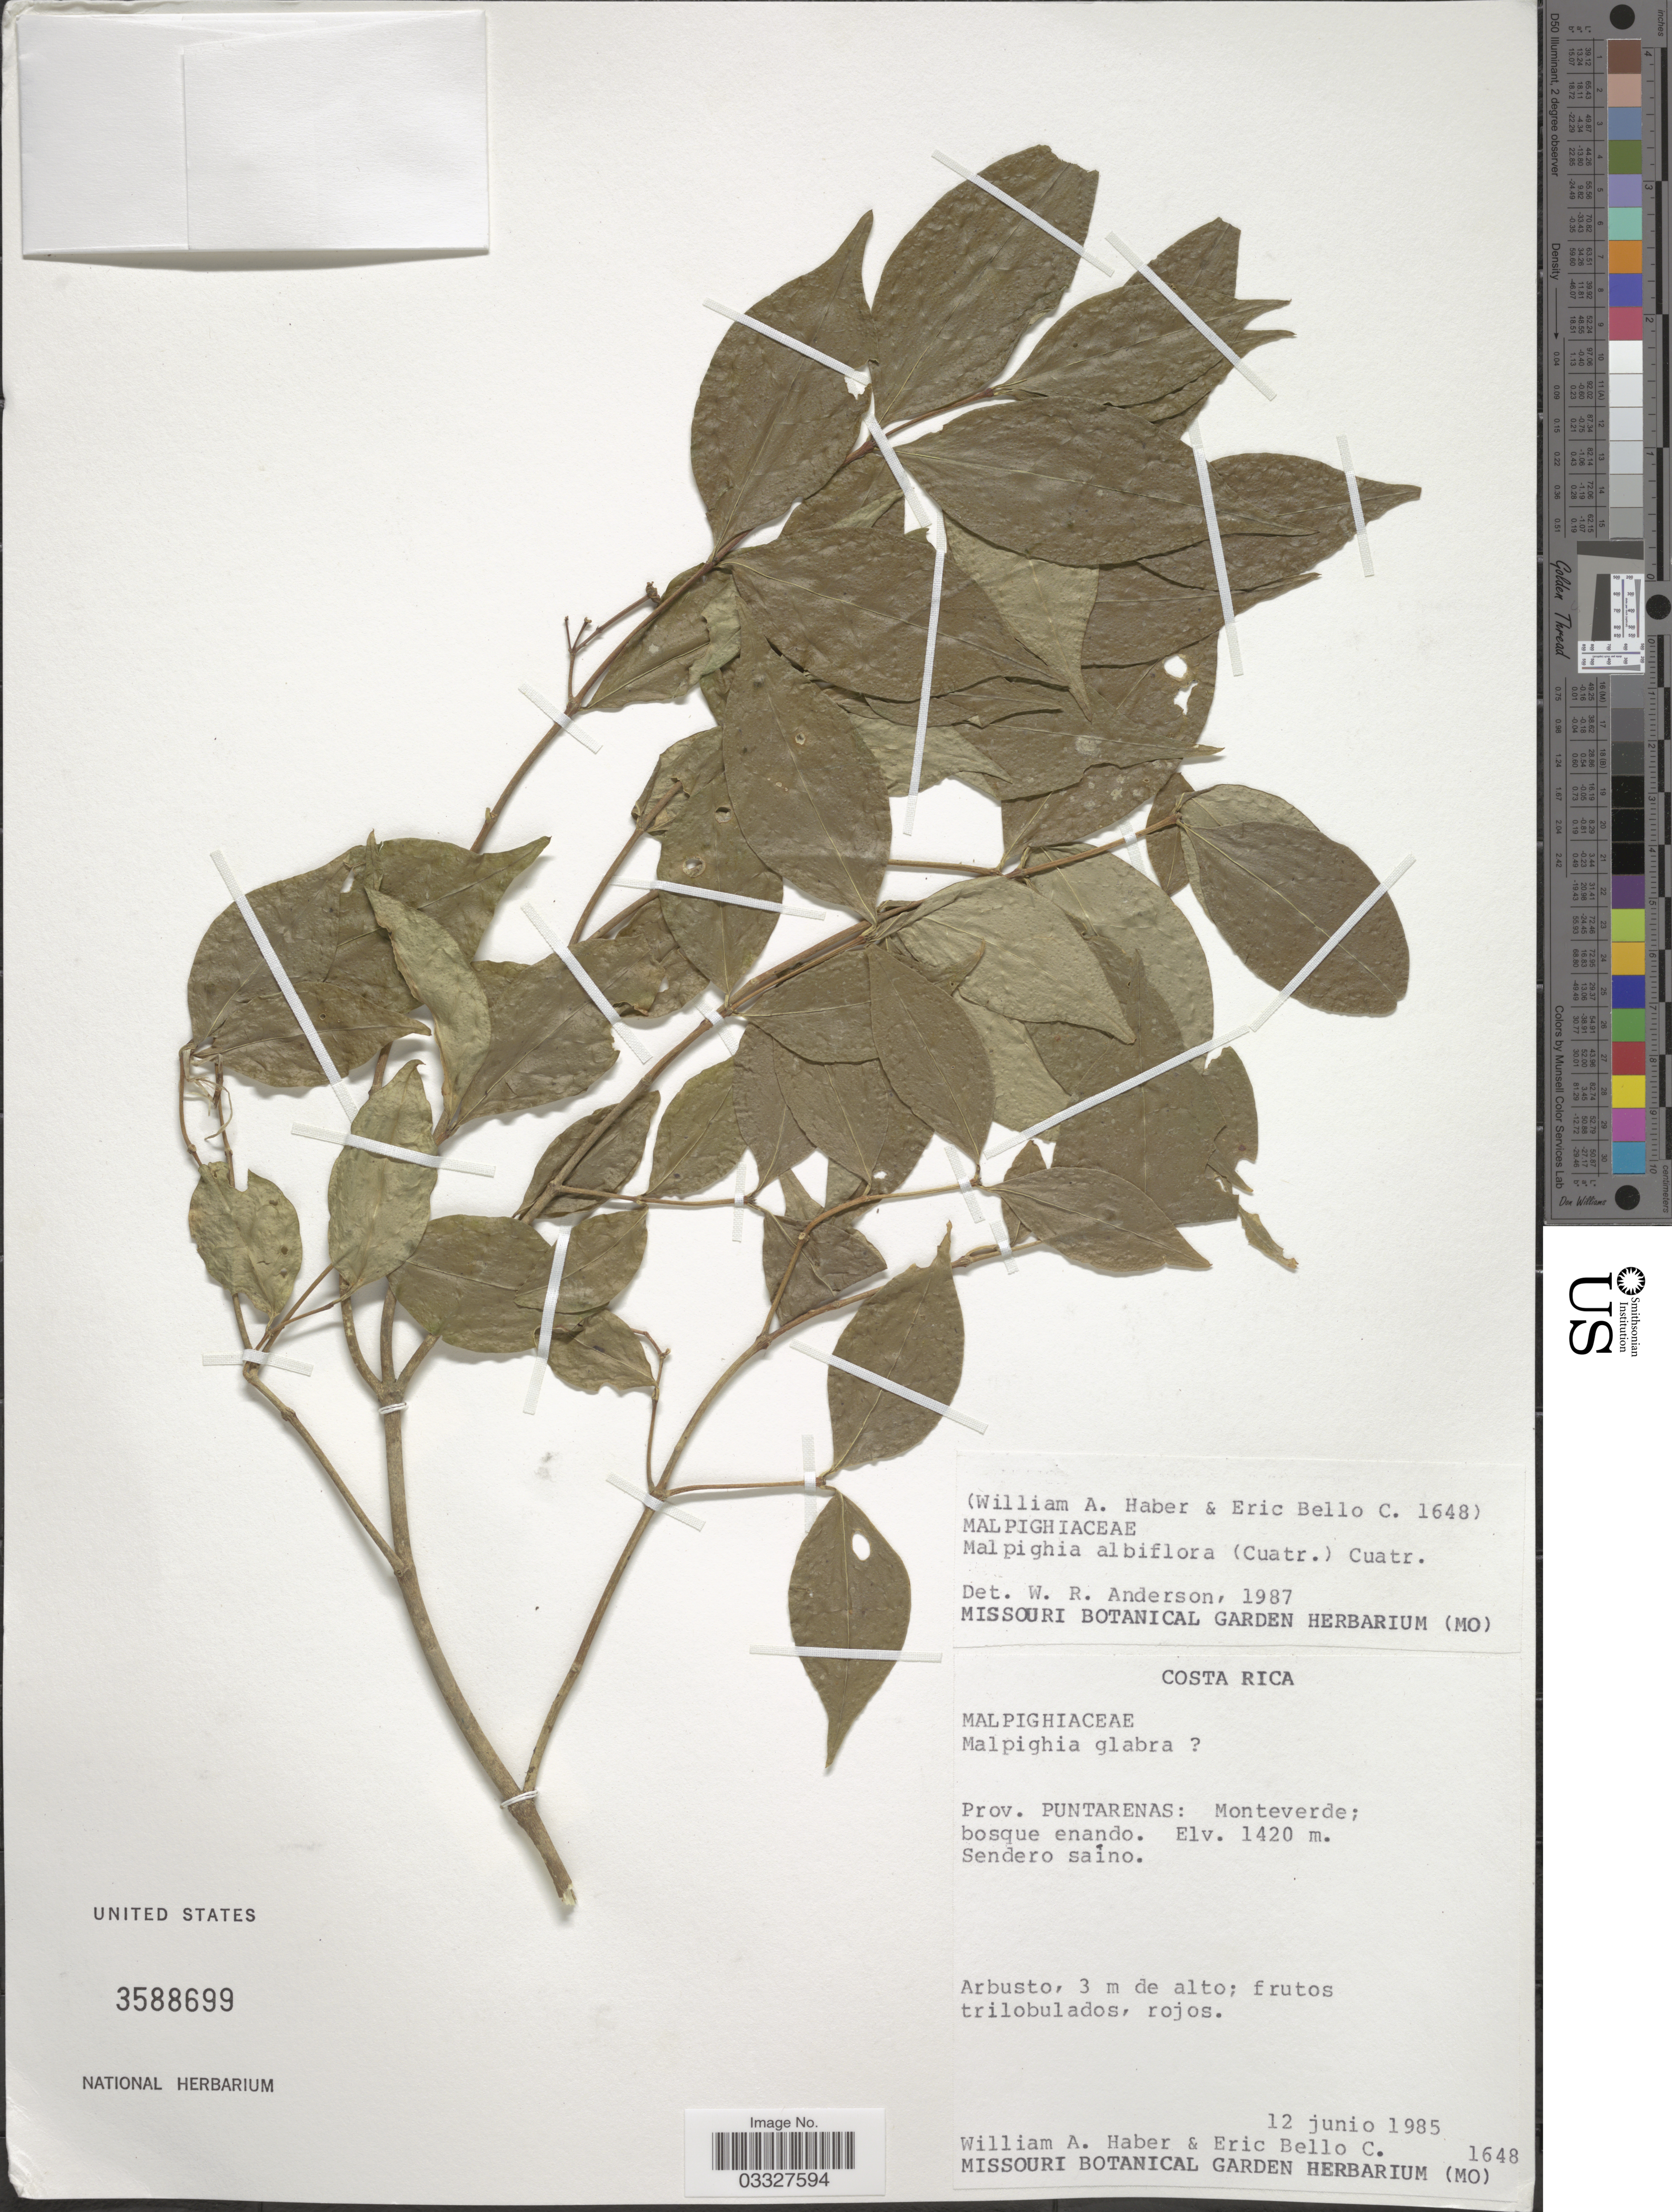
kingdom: Plantae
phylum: Tracheophyta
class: Magnoliopsida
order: Malpighiales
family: Malpighiaceae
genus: Malpighia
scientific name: Malpighia albiflora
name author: (Cuatrec.) Cuatrec.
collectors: W. A. Haber & E. Bello C.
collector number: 1648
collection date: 1985-06-12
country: Costa Rica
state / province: Puntarenas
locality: Monteverde; bosque enando. Sendero saino.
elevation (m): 1420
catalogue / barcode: US 3588699